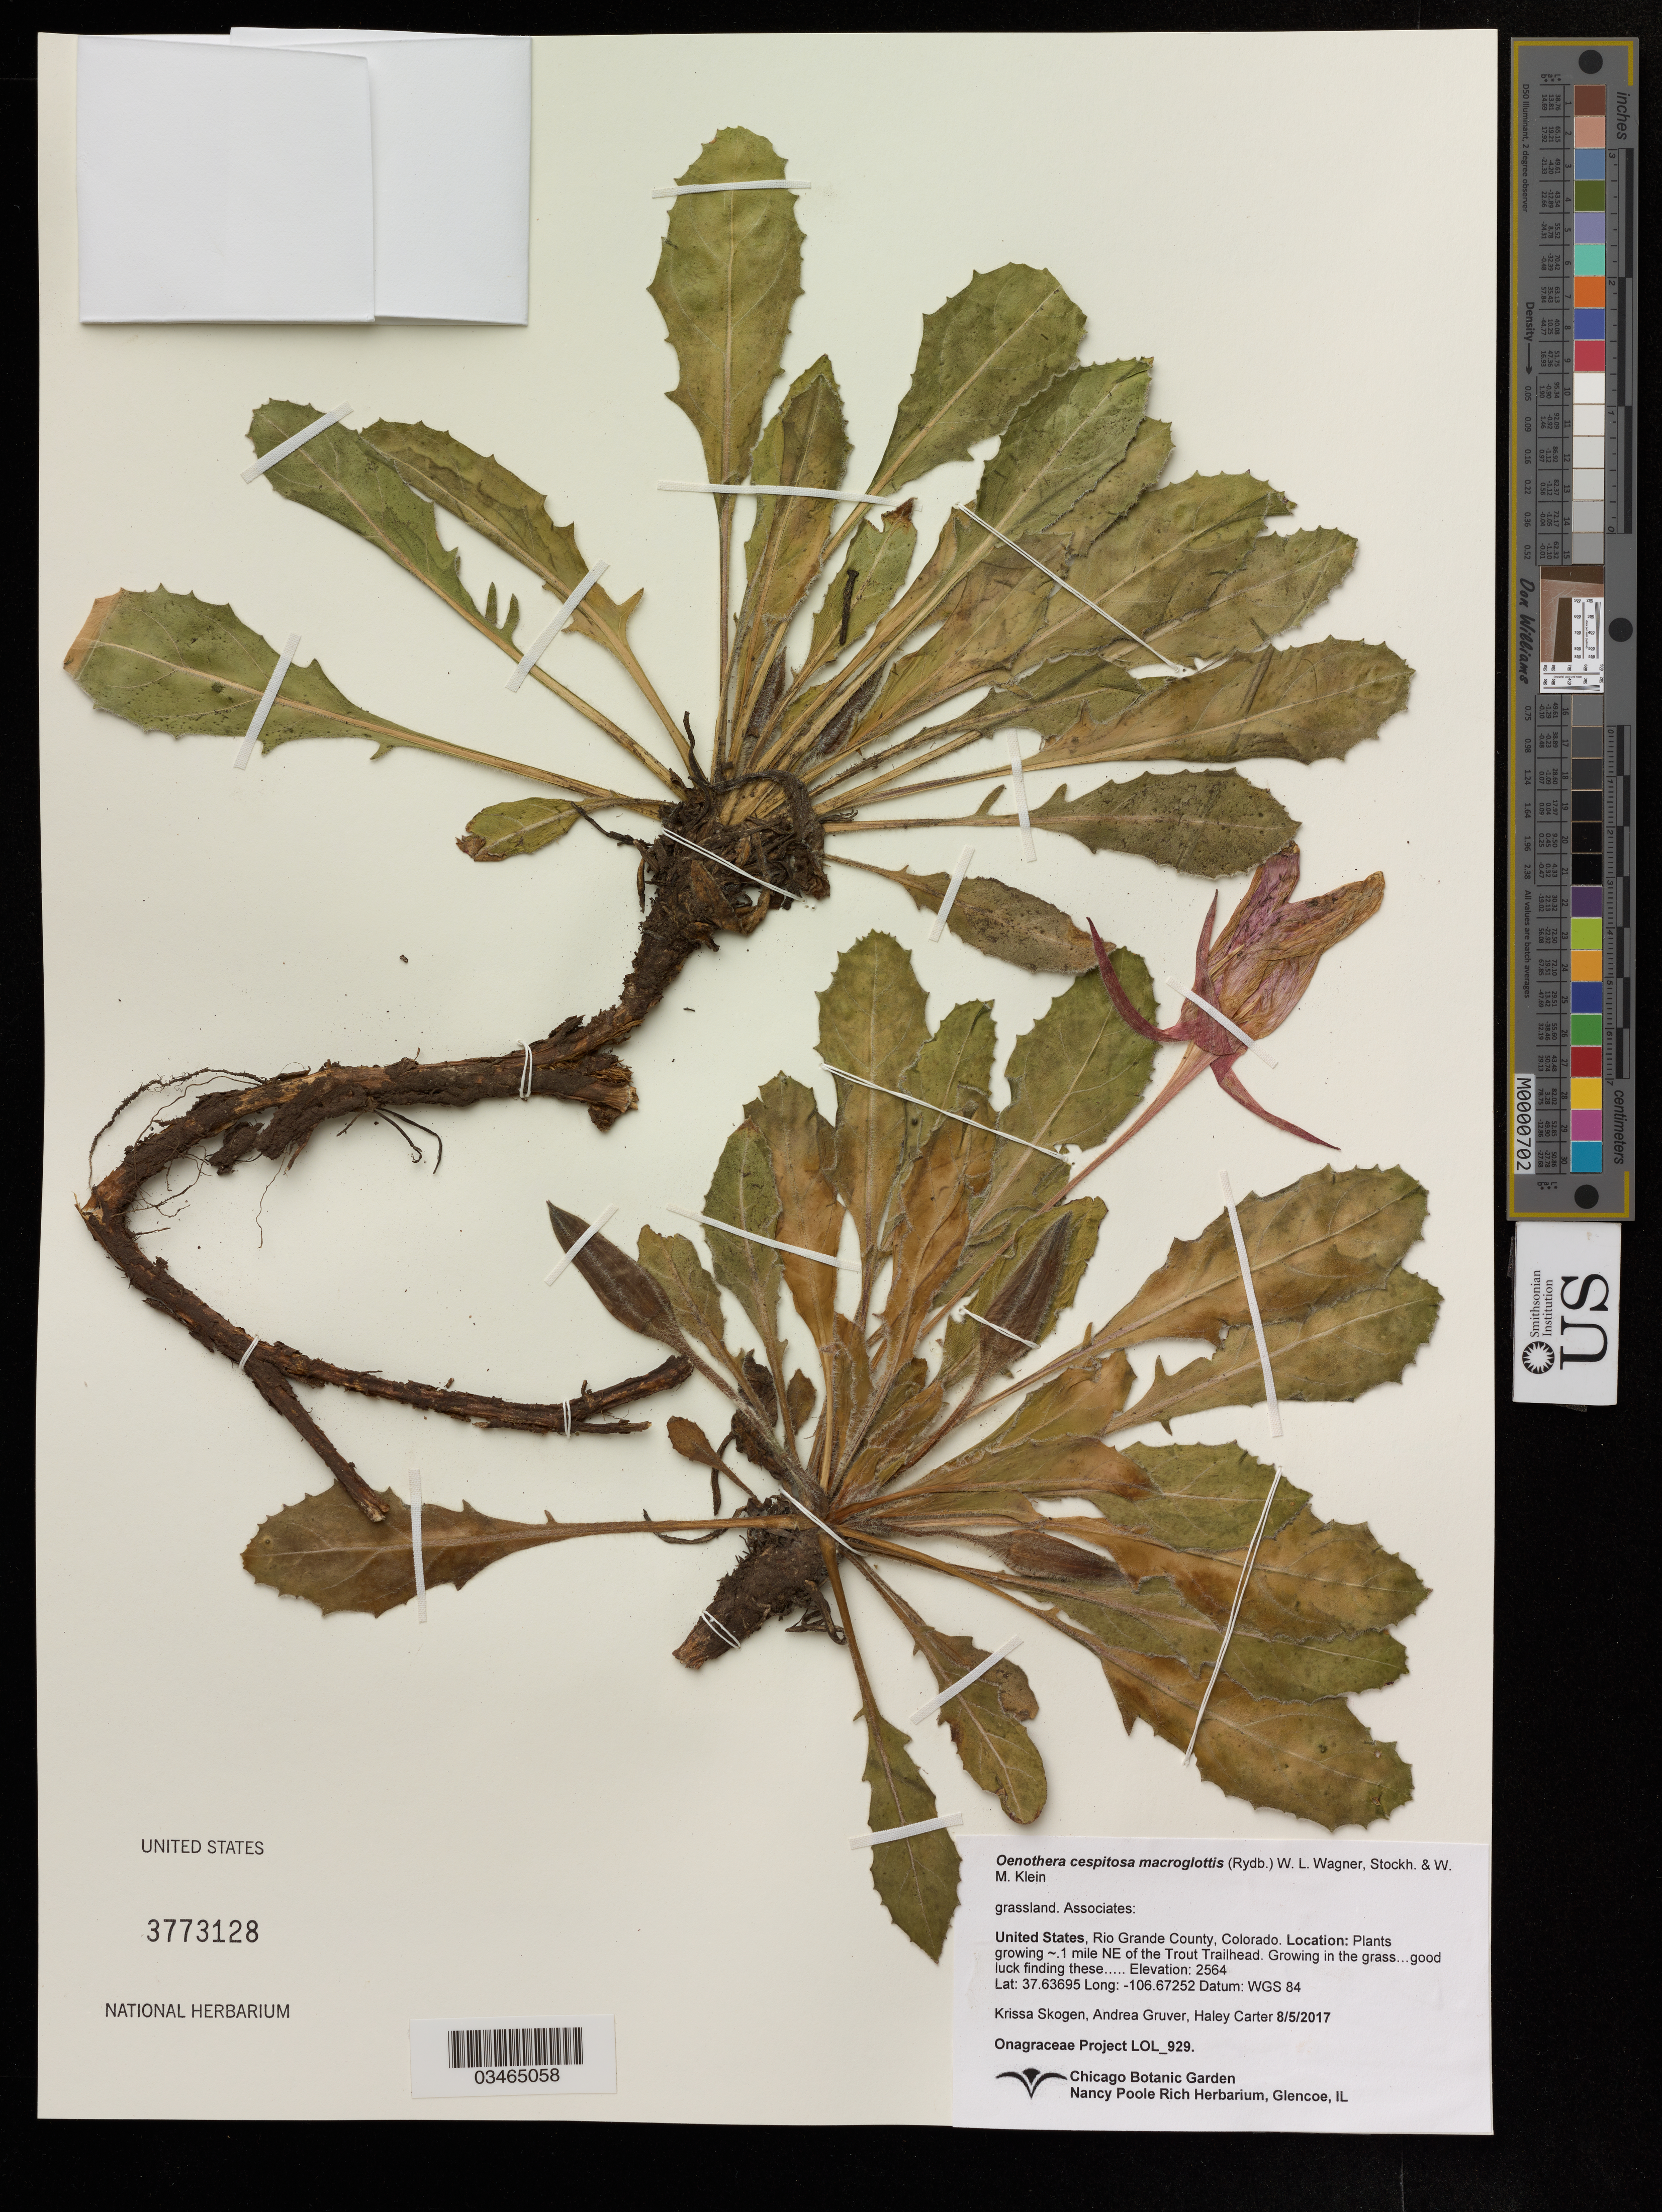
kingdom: Plantae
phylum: Tracheophyta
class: Magnoliopsida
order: Myrtales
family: Onagraceae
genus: Oenothera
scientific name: Oenothera cespitosa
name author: Nutt.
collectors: K. Skogen & A. Gruver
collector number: Onagraceae Project LOL_929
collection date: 2017-08-05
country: United States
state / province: Colorado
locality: Rio Grande County. 1 mile NE of the Trout Trailhead.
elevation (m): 2564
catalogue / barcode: US 3773128